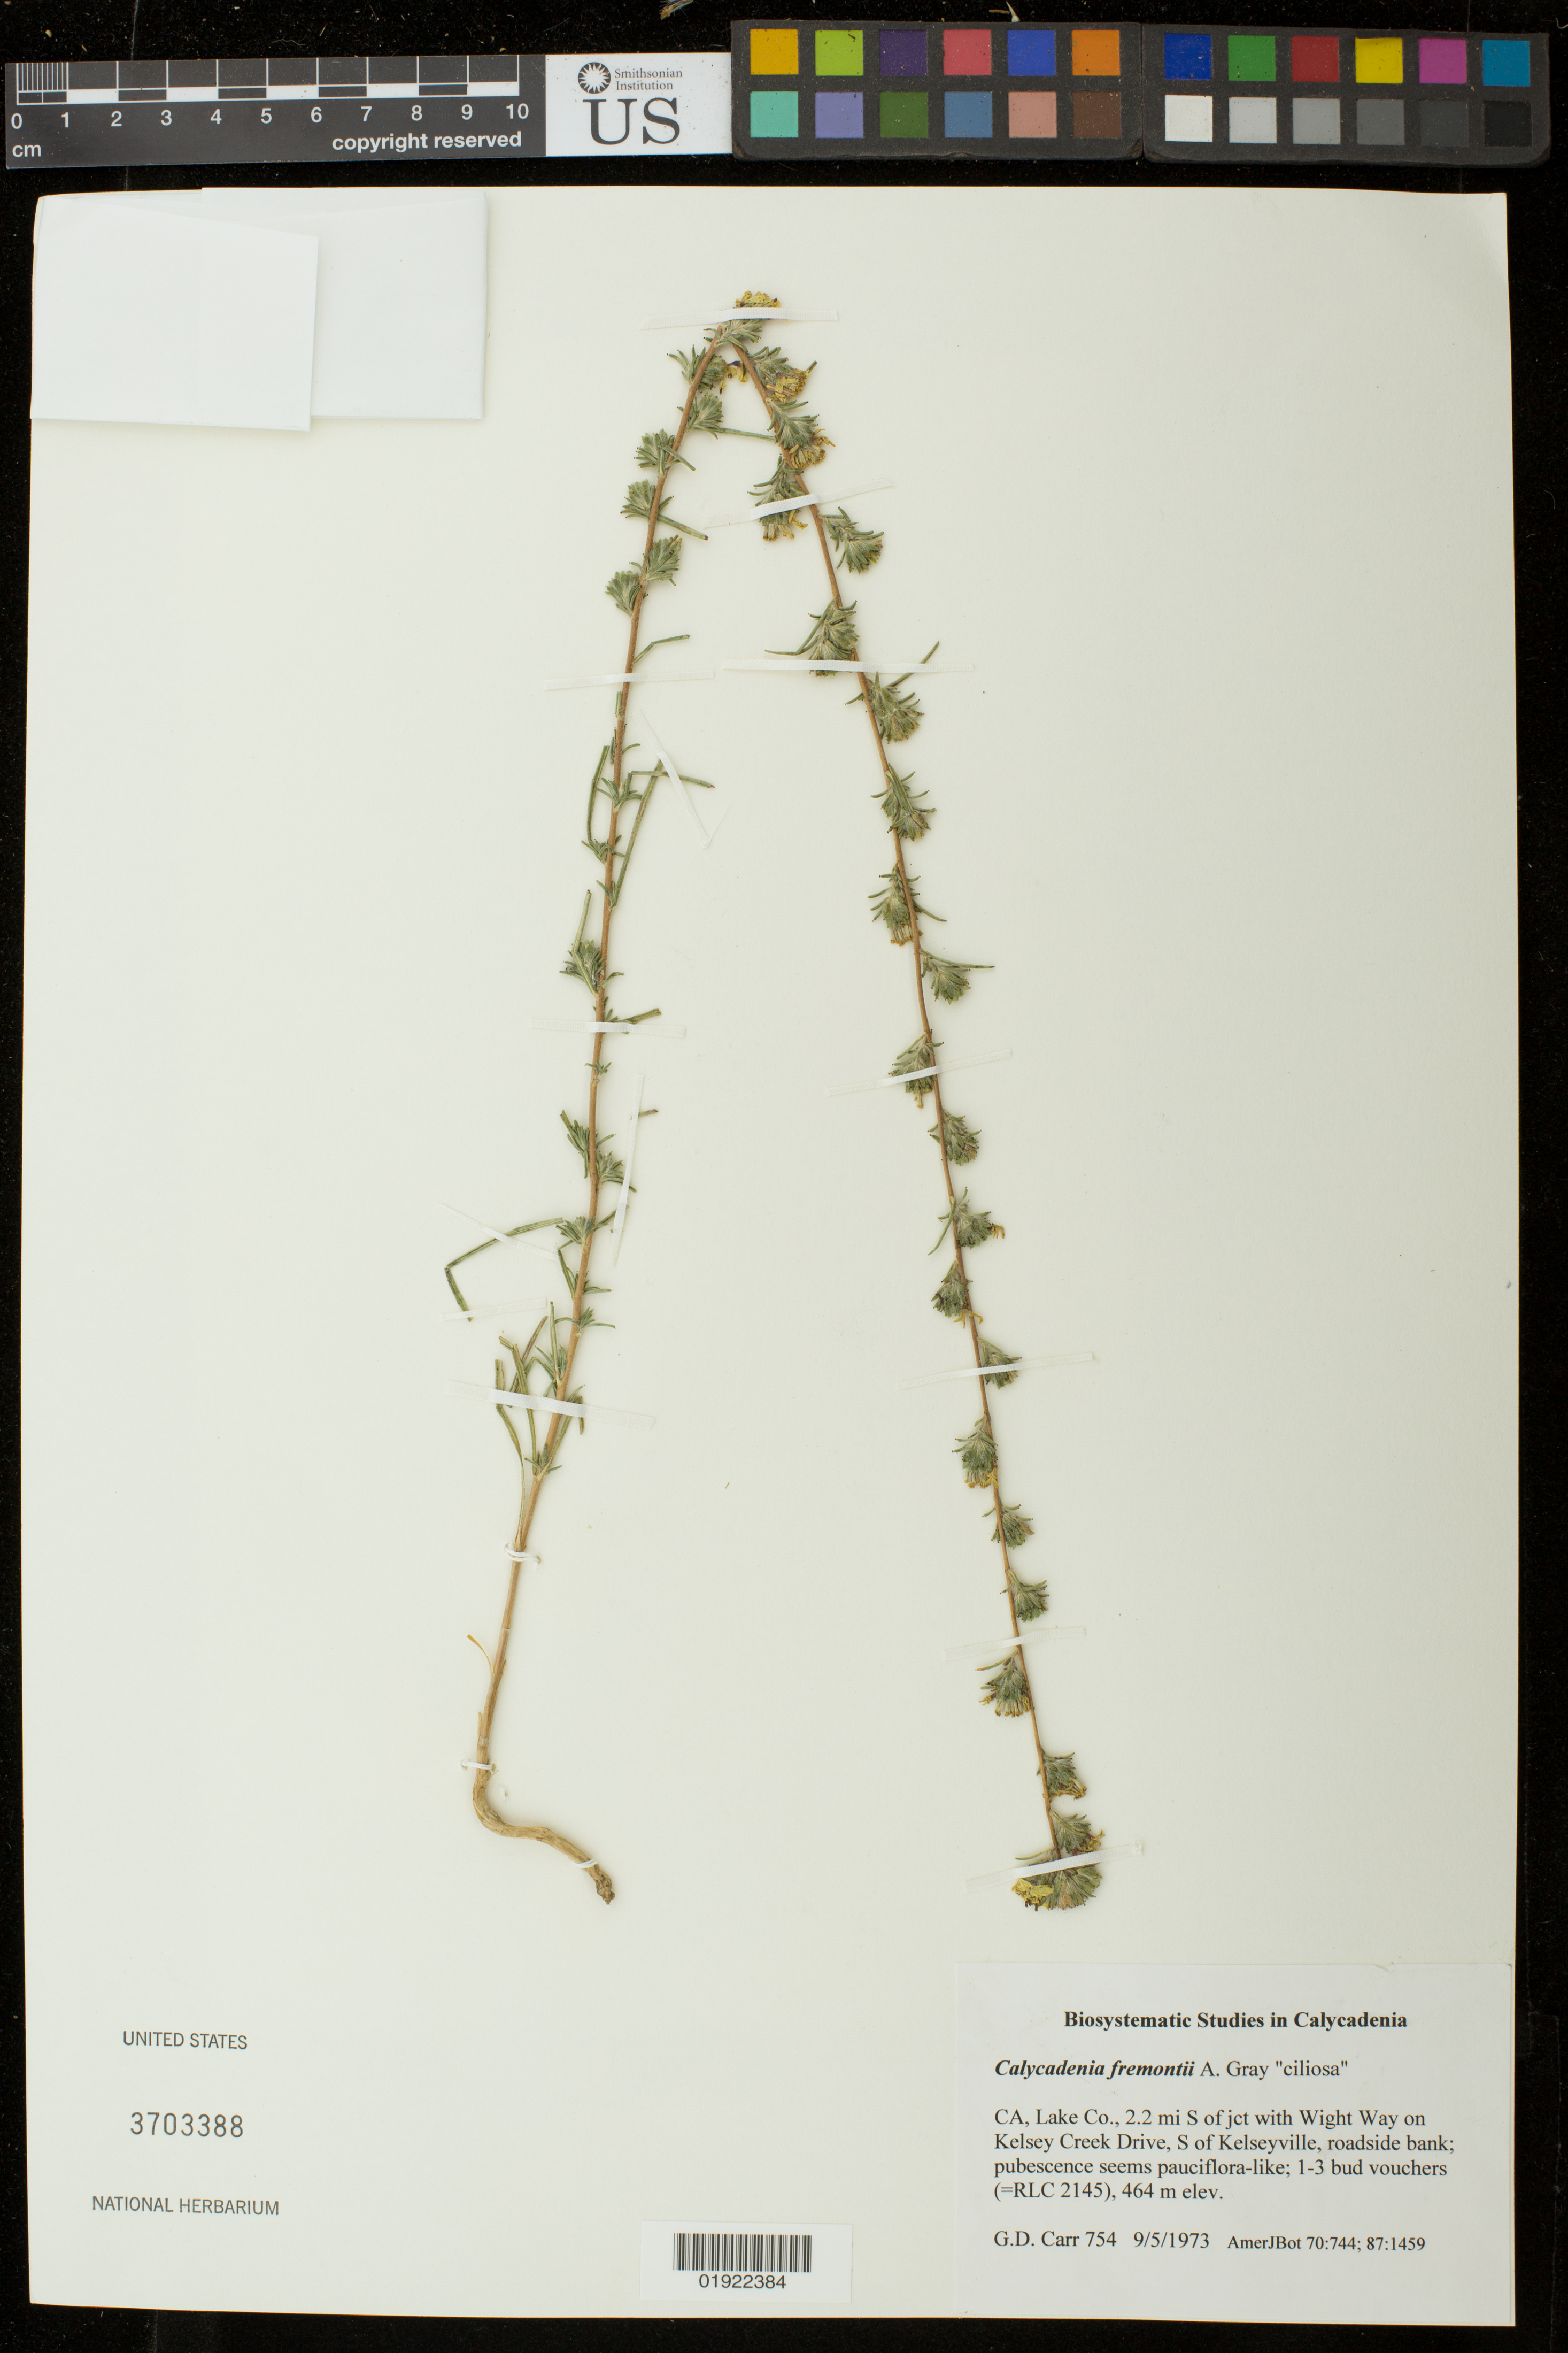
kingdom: Plantae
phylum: Tracheophyta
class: Magnoliopsida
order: Asterales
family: Asteraceae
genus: Calycadenia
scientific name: Calycadenia fremontii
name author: A. Gray in Emory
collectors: G. Carr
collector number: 754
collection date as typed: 9/5/1973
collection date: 1973-09-05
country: United States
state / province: California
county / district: Lake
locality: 2.2 mi S of jct with Wight Way on Kelsey Creek Drive, S of Kelseyville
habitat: roadside bank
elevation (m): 464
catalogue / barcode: US 3703388